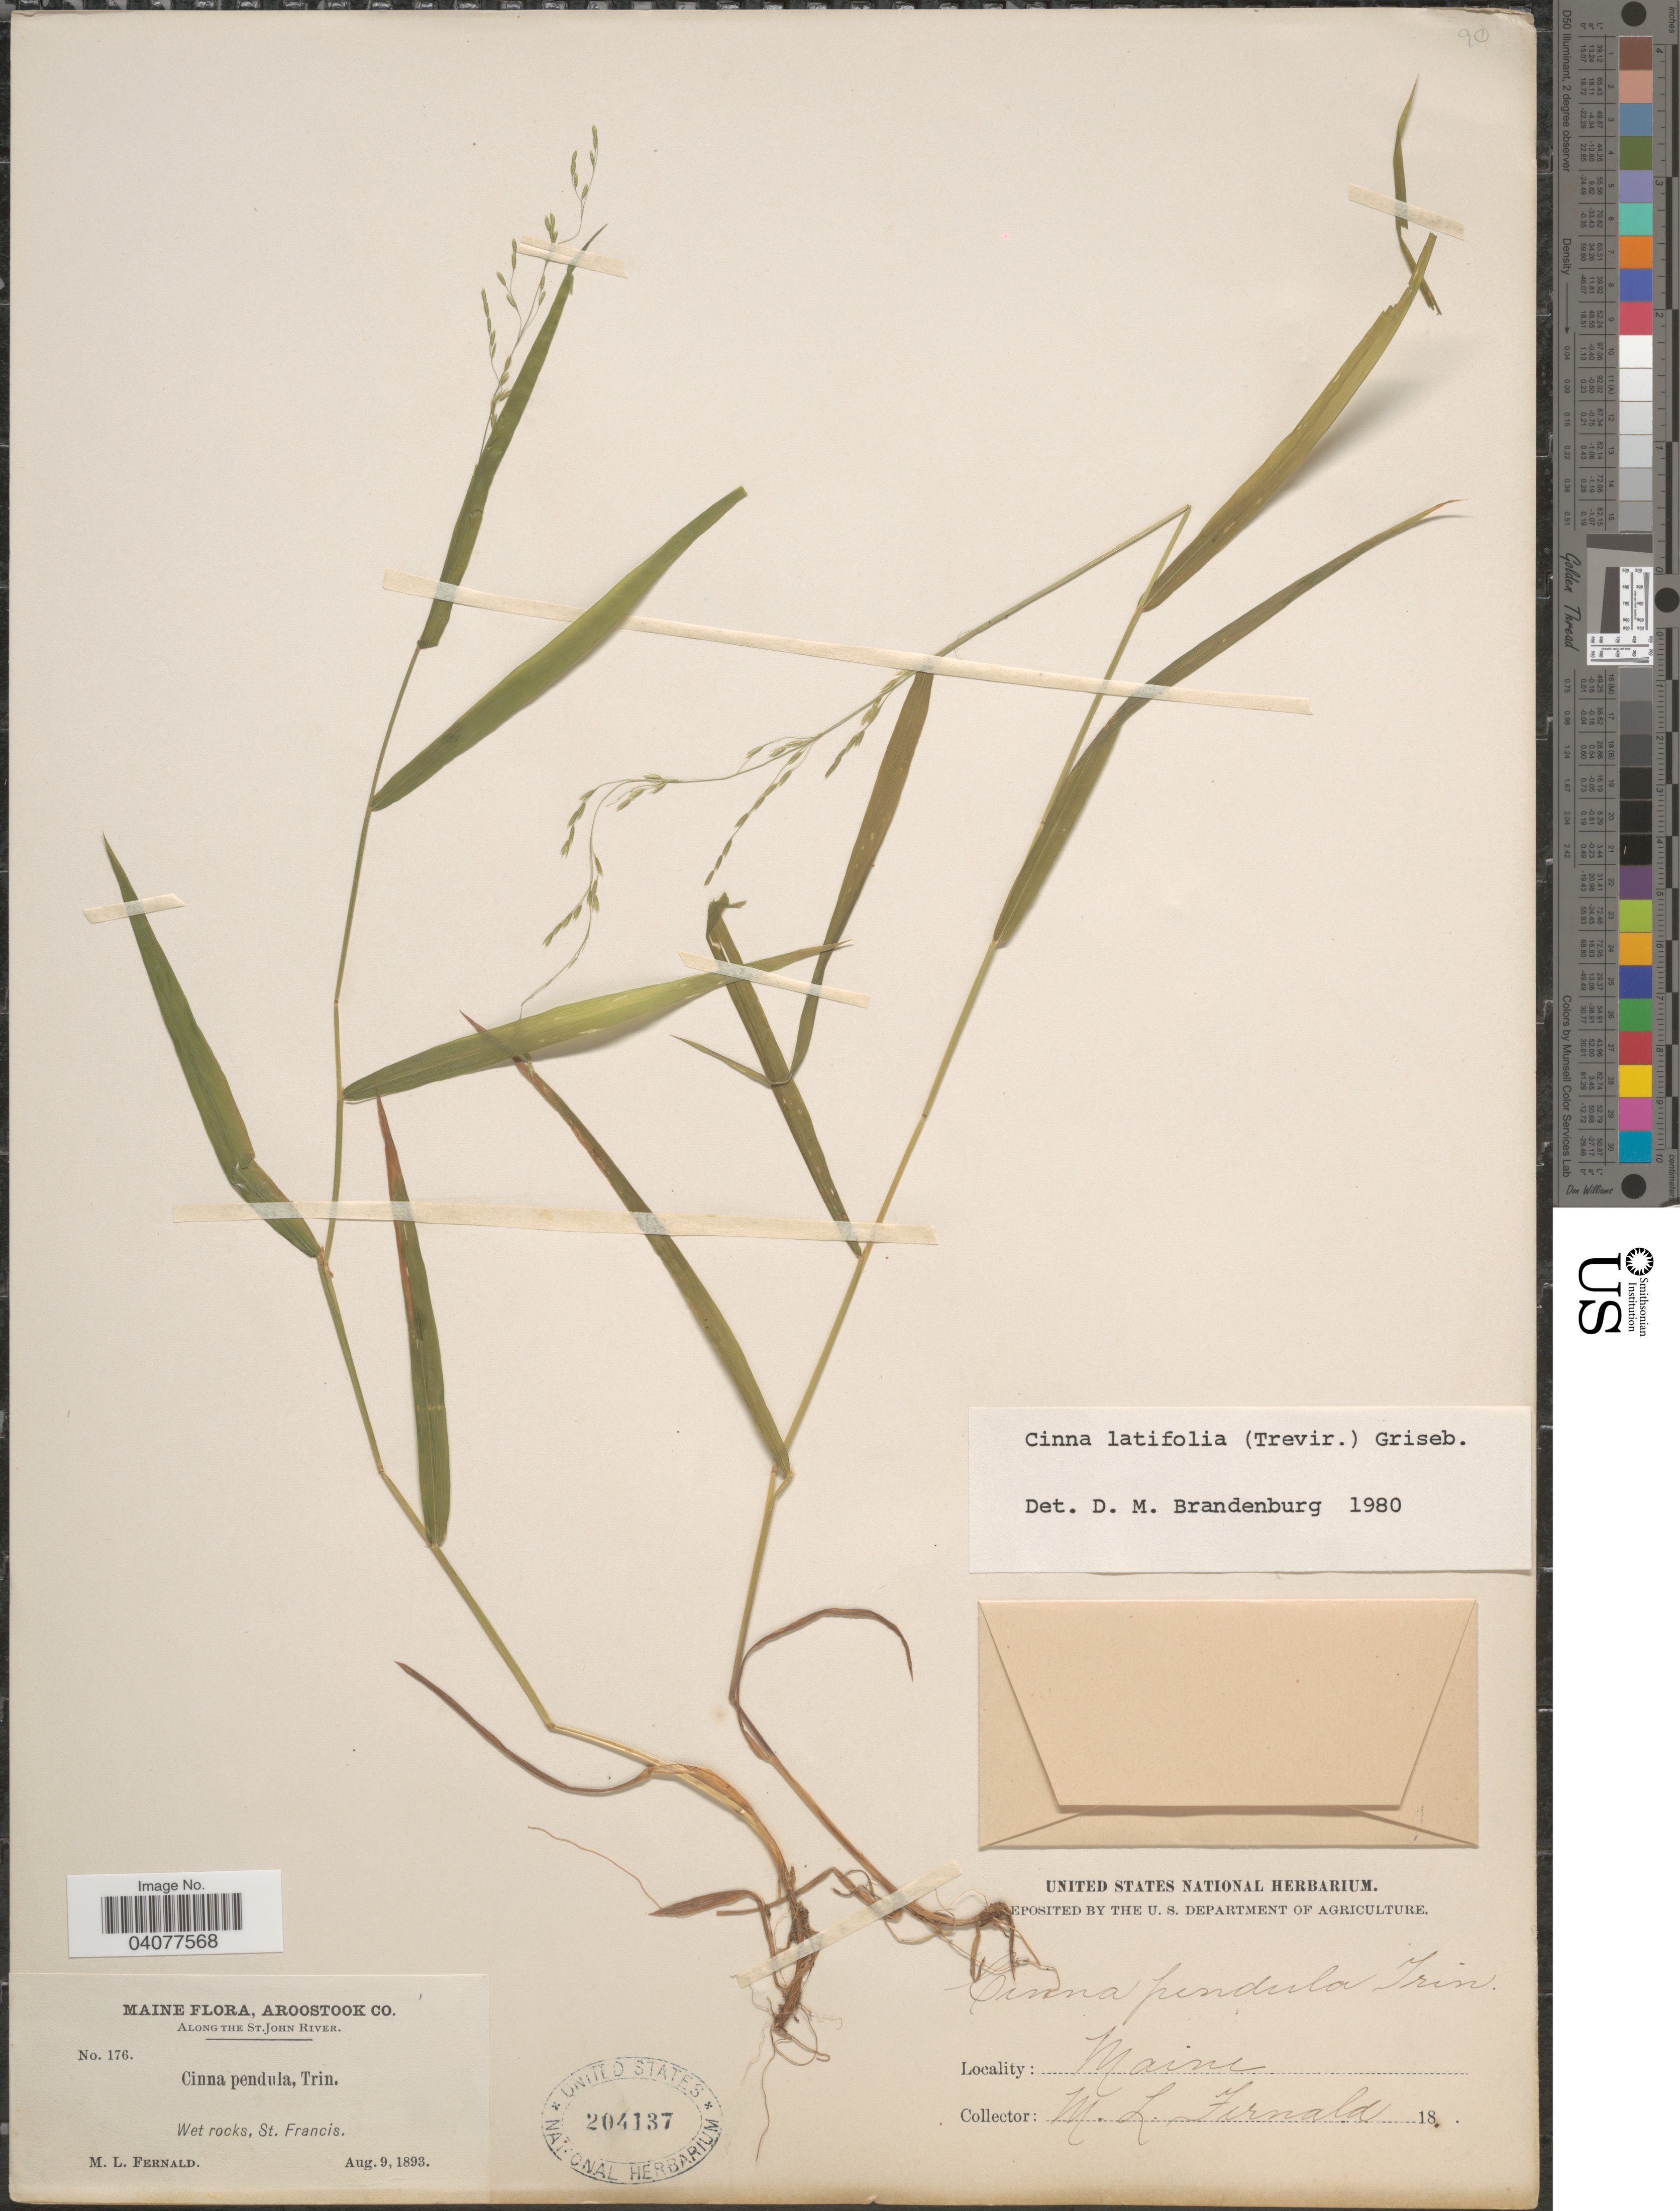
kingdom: Plantae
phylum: Tracheophyta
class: Liliopsida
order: Poales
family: Poaceae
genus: Cinna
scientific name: Cinna latifolia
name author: (Trevir. ex Goeppert) Griseb.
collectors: M. L. Fernald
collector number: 176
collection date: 1893-08-09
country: United States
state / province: Maine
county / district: Aroostook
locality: Along the St. John River. Wet rocks, St. Francis.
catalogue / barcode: US 204137